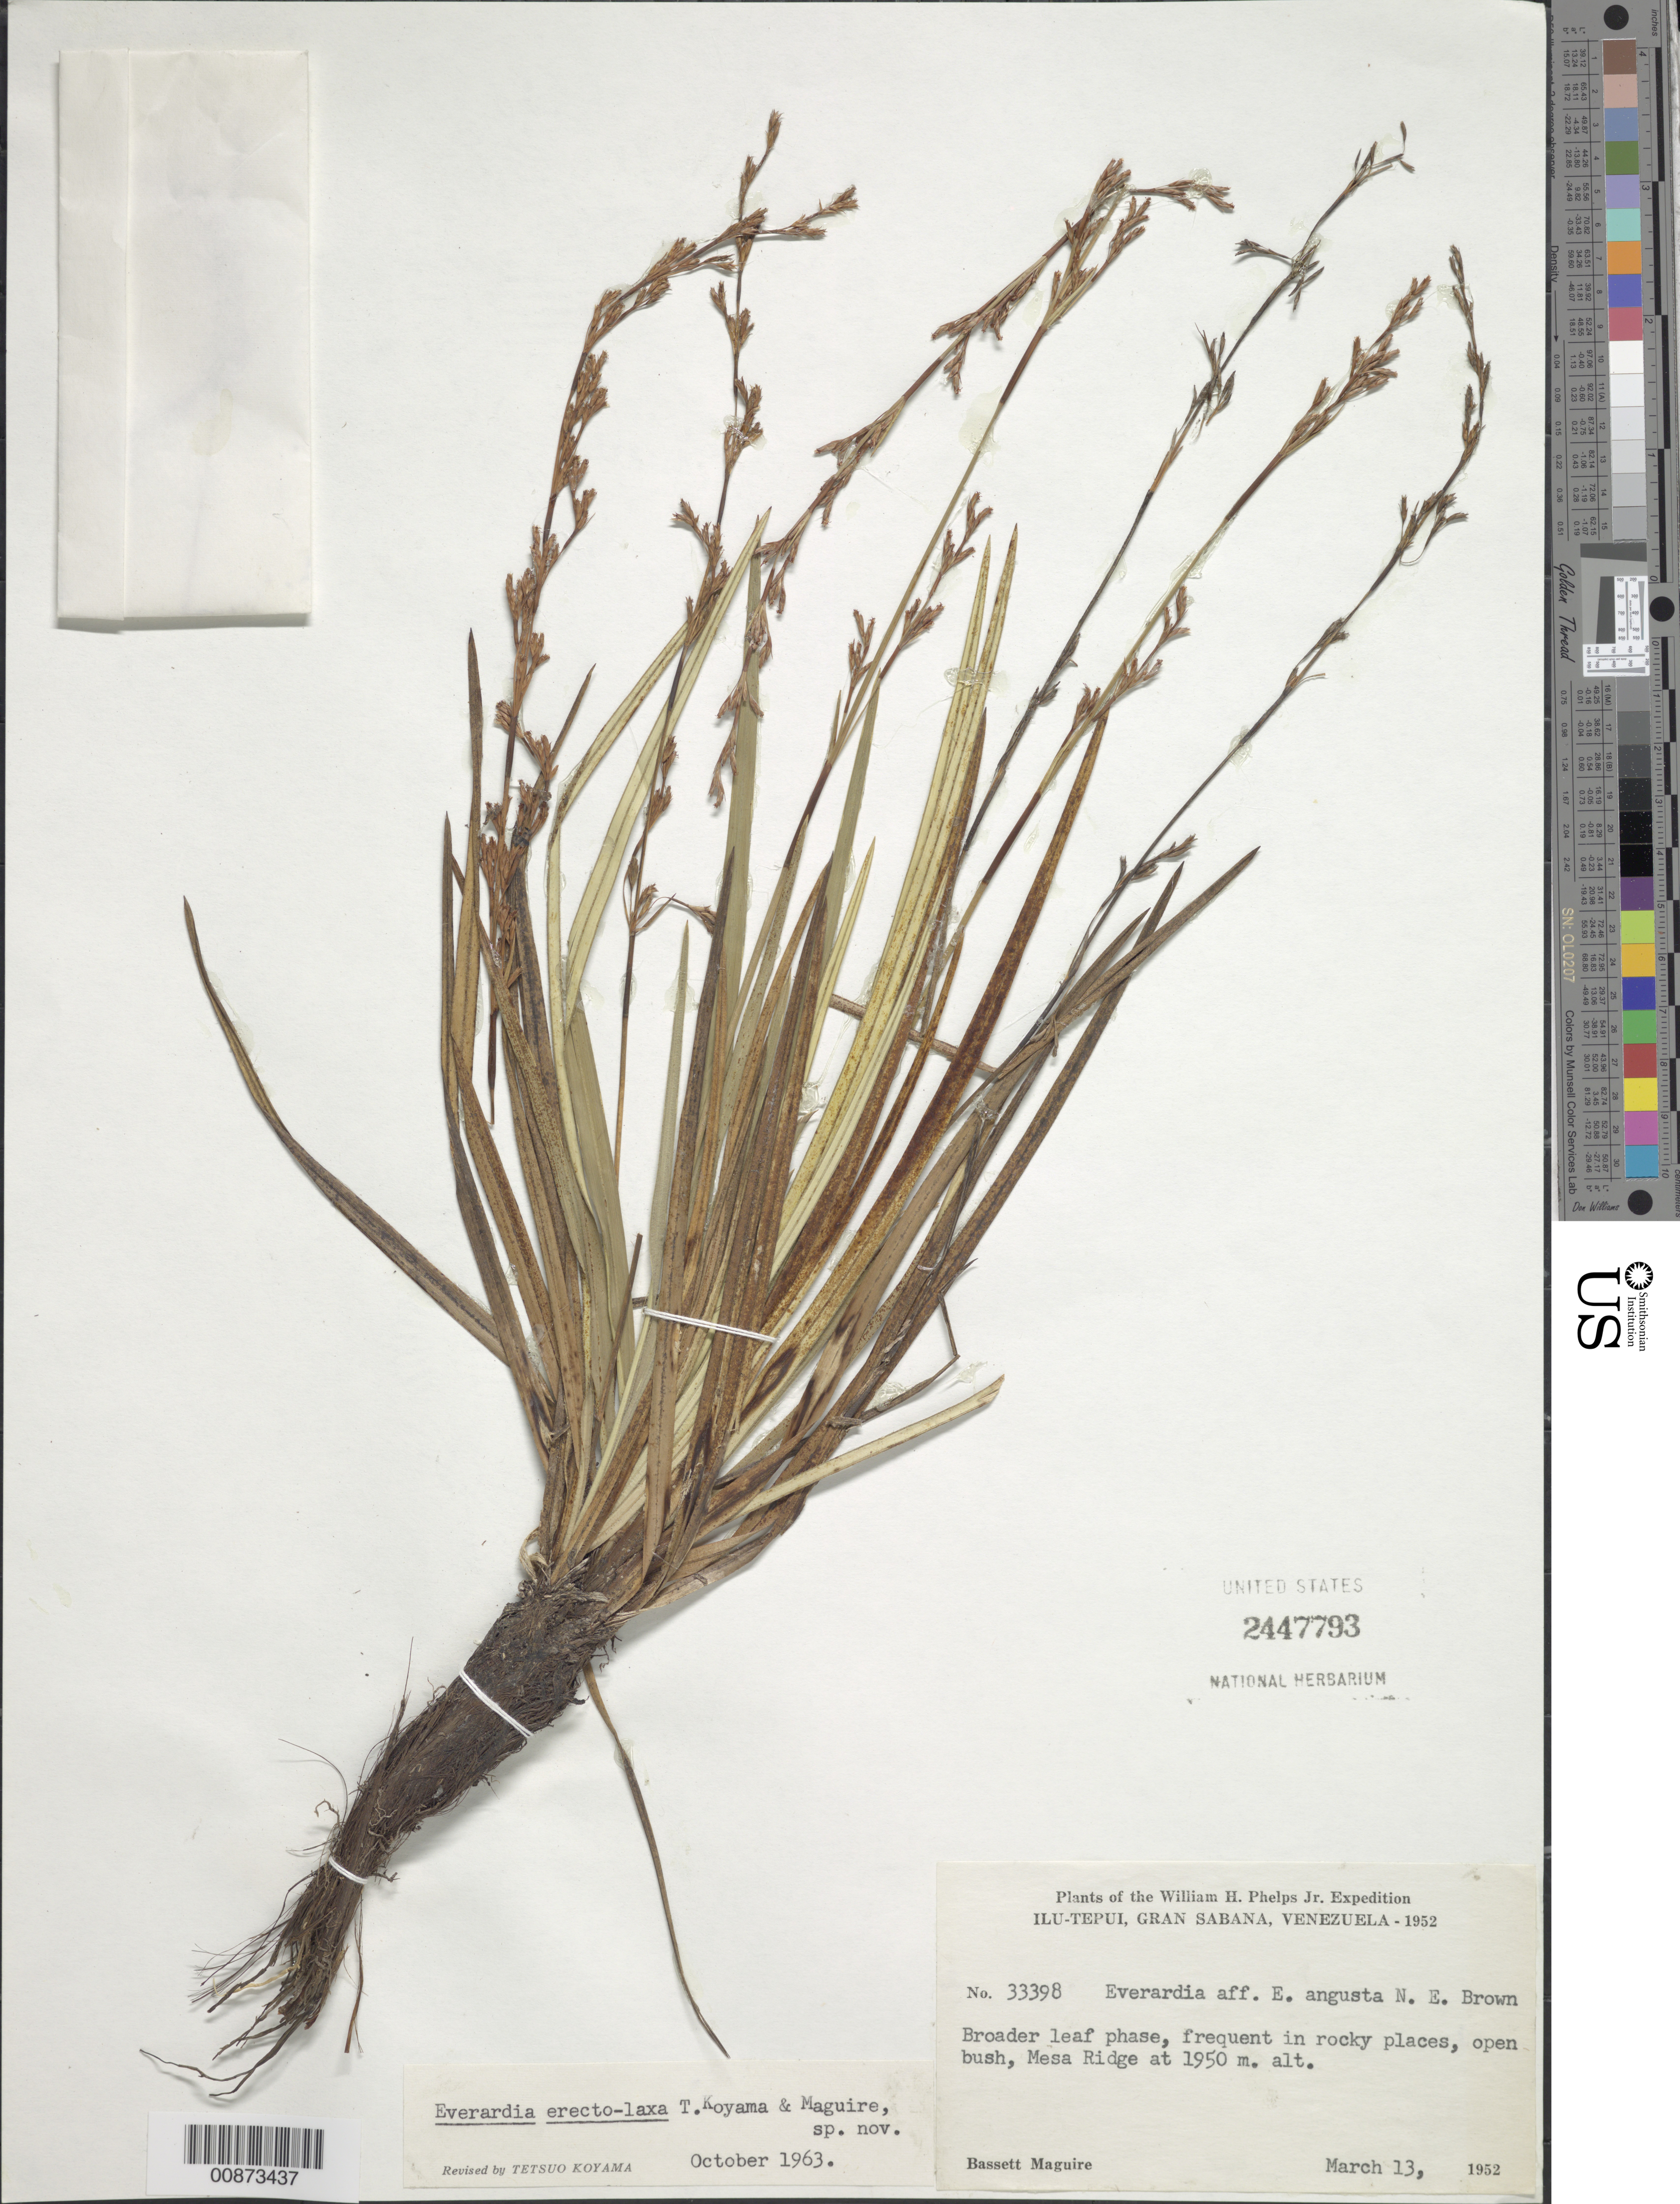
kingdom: Plantae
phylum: Tracheophyta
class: Liliopsida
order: Poales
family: Cyperaceae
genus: Cephalocarpus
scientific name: Cephalocarpus erecto-laxa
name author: (T. Koyama & Maguire) S.M. Costa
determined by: Strong, Mark T., (BOT), Smithsonian Institution - National Museum of Natural History (UNITED STATES)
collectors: B. Maguire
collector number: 33398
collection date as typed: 13-Mar-52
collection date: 1952-03-13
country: Venezuela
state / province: Bolívar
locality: Gran Sabana, Ilu-tepuí, Mesa Ridge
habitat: Rocky places, open bush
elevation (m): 1950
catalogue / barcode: US 2447793